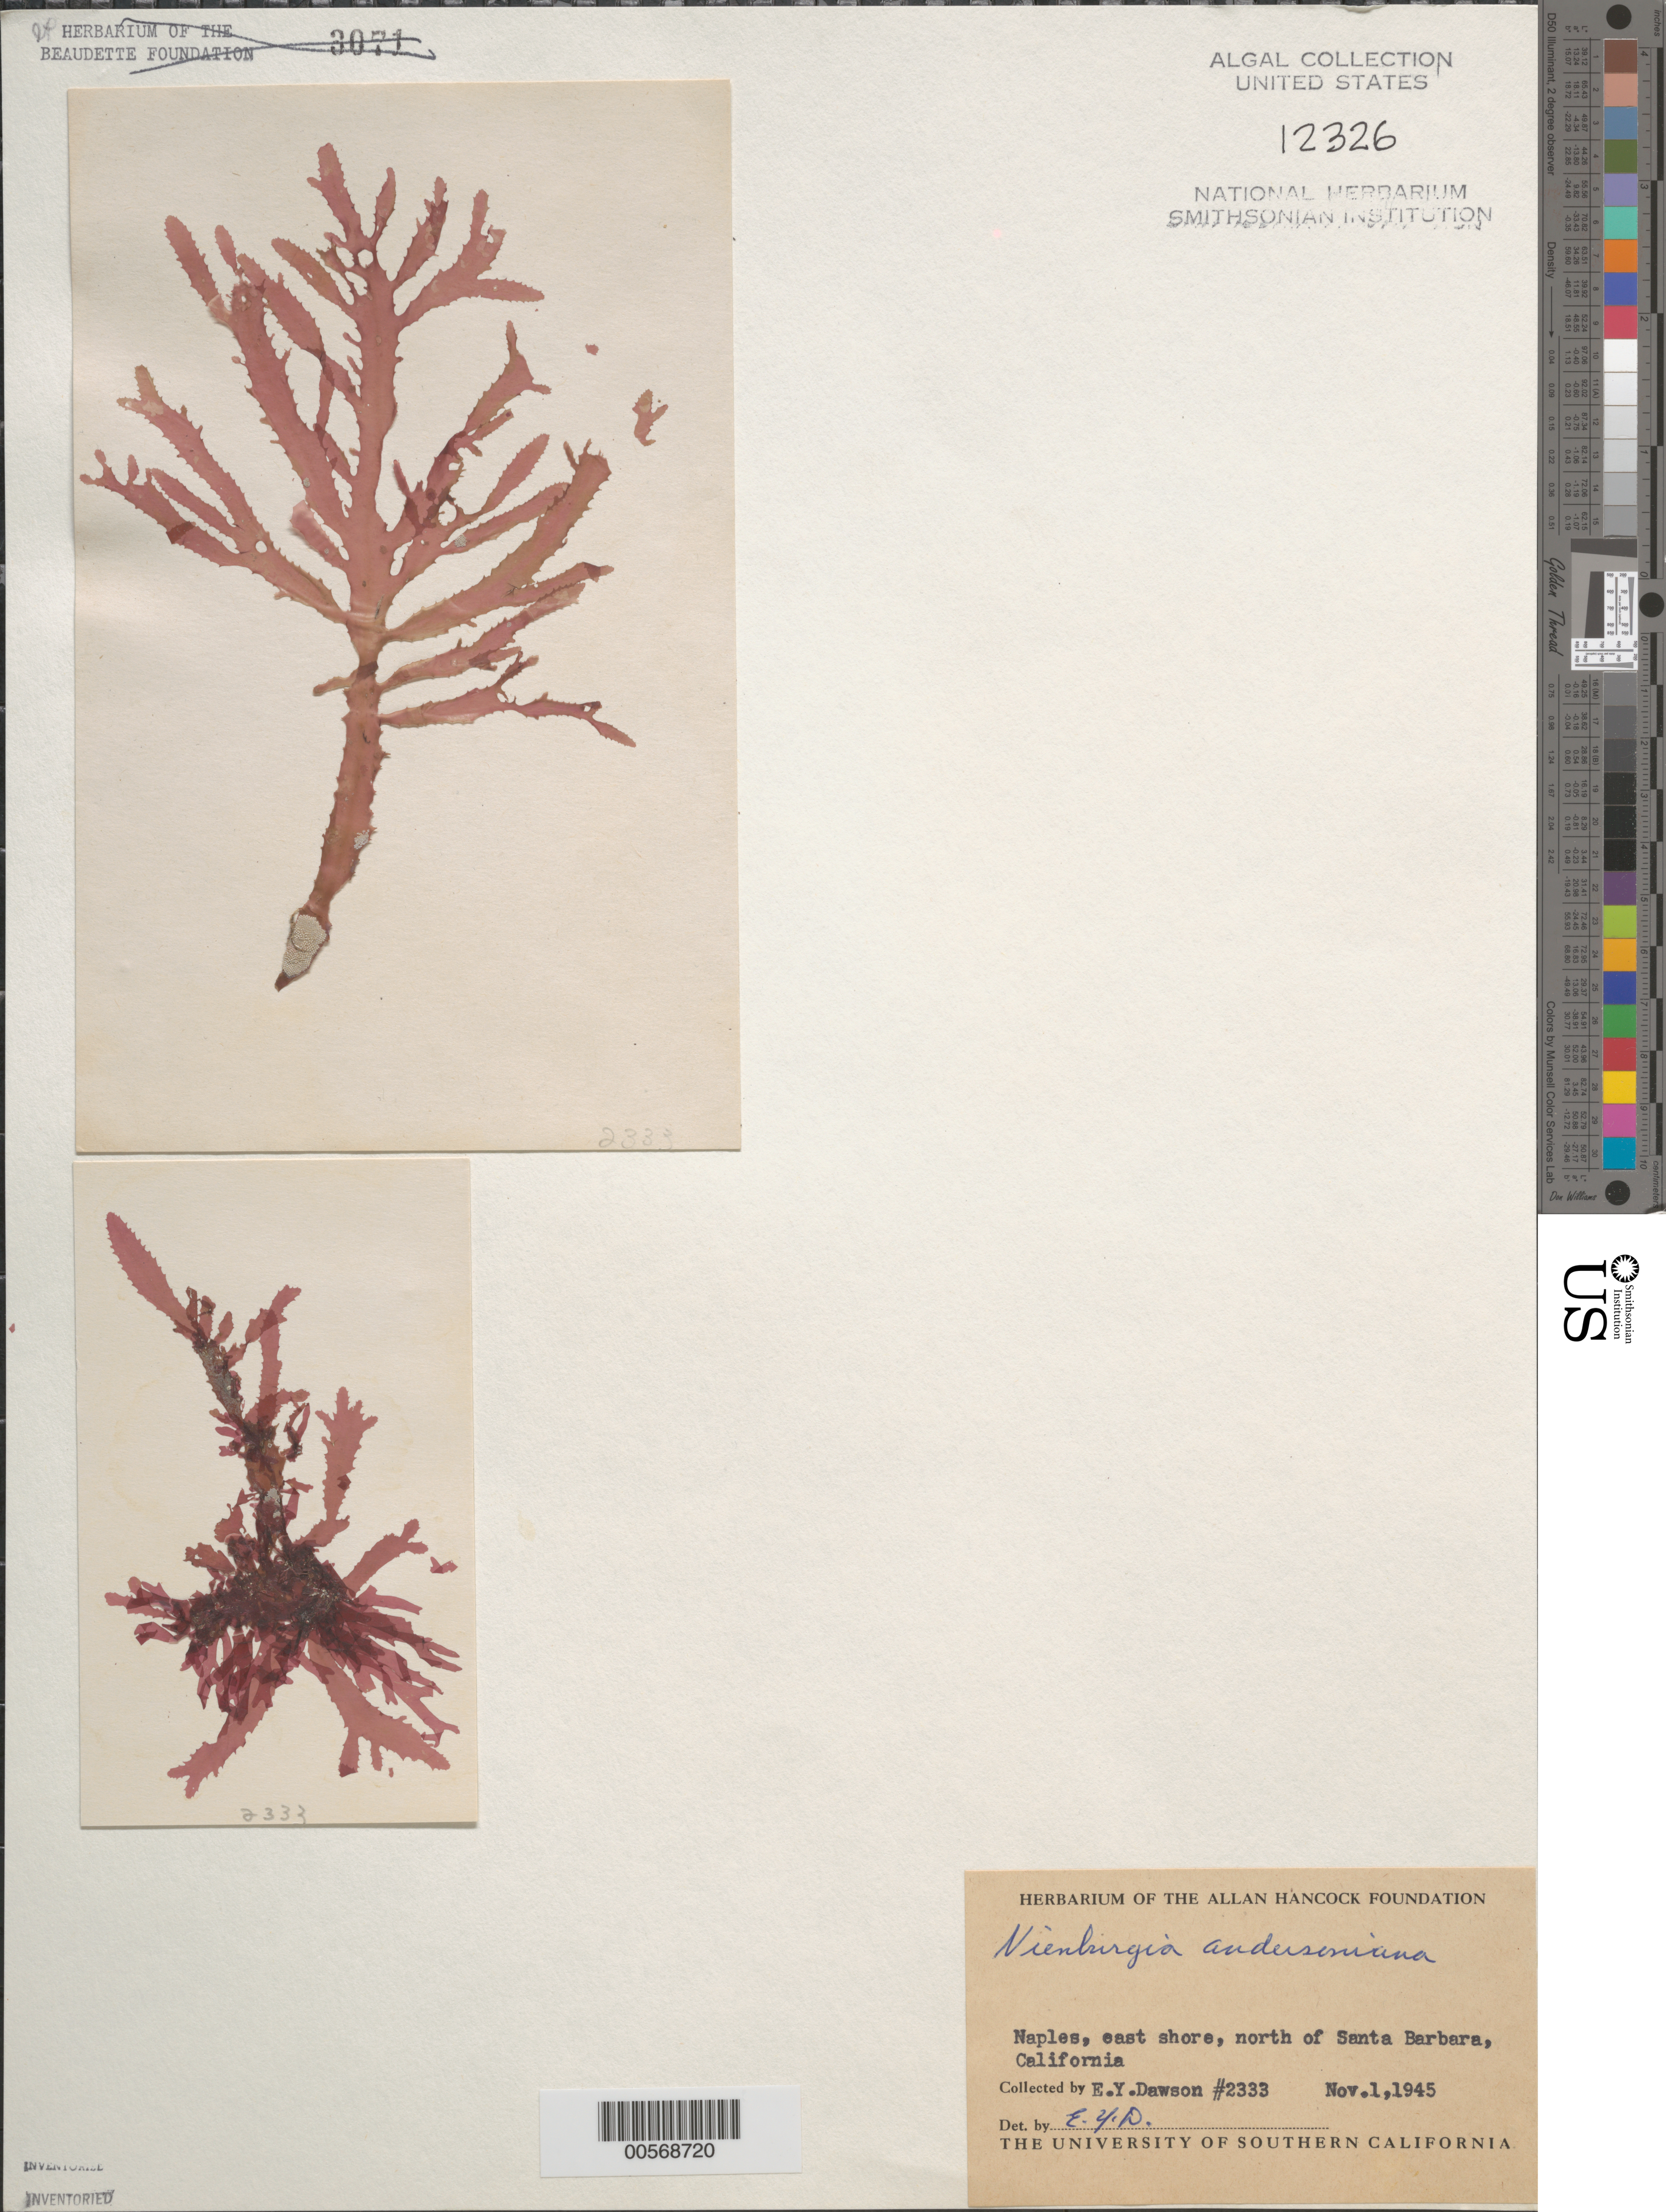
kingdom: Plantae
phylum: Rhodophyta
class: Florideophyceae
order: Ceramiales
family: Delesseriaceae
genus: Nienburgia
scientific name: Nienburgia andersoniana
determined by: Dawson, E. Y.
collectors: E. Y. Dawson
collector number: EYD 2333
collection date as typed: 01 Nov 1945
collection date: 1945-11-01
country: United States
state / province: California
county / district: Santa Barbara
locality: Naples, north of Santa Barbara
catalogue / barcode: US 12326